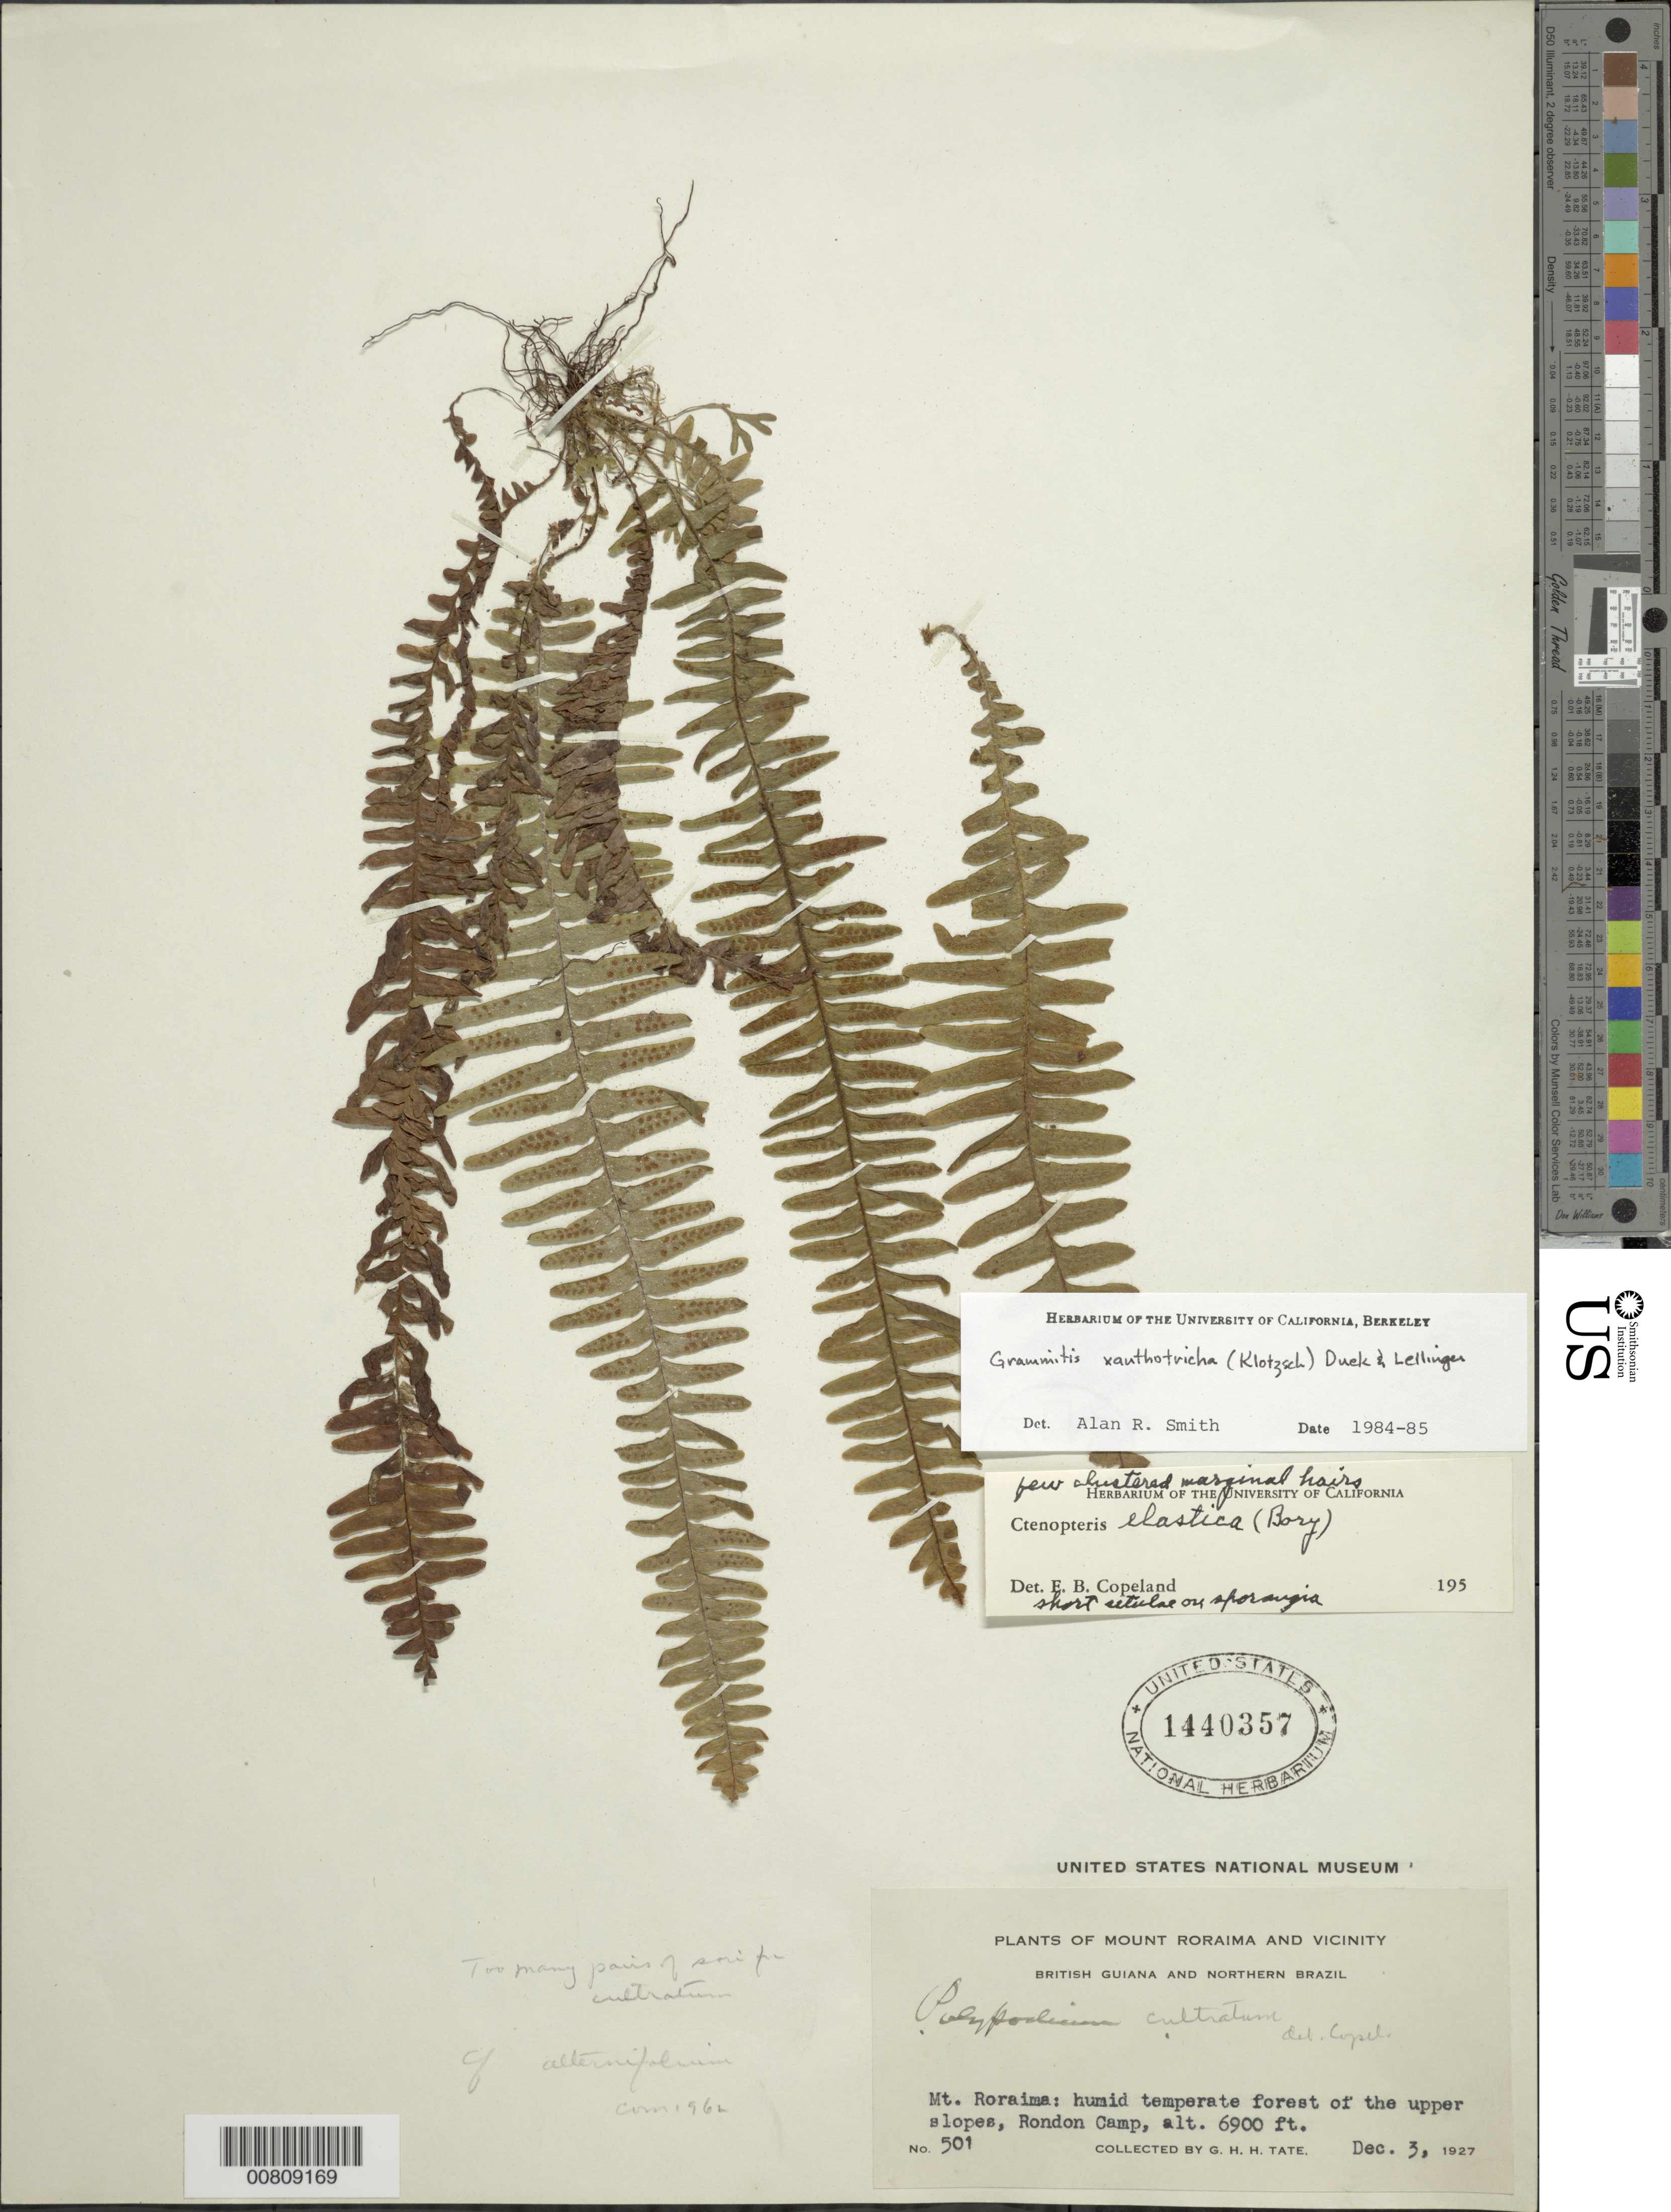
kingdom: Plantae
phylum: Tracheophyta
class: Polypodiopsida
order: Polypodiales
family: Polypodiaceae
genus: Alansmia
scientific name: Alansmia xanthotrichia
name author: (Klotzsch) Moguel & M. Kessler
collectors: G. H. H.Tate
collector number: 501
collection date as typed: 3-Dec-27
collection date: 1927-12-03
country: Venezuela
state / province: Bolívar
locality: Mt. Roraima, Rondón Camp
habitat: Humid temperate forest, upper slopes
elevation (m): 2103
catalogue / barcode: US 1440357